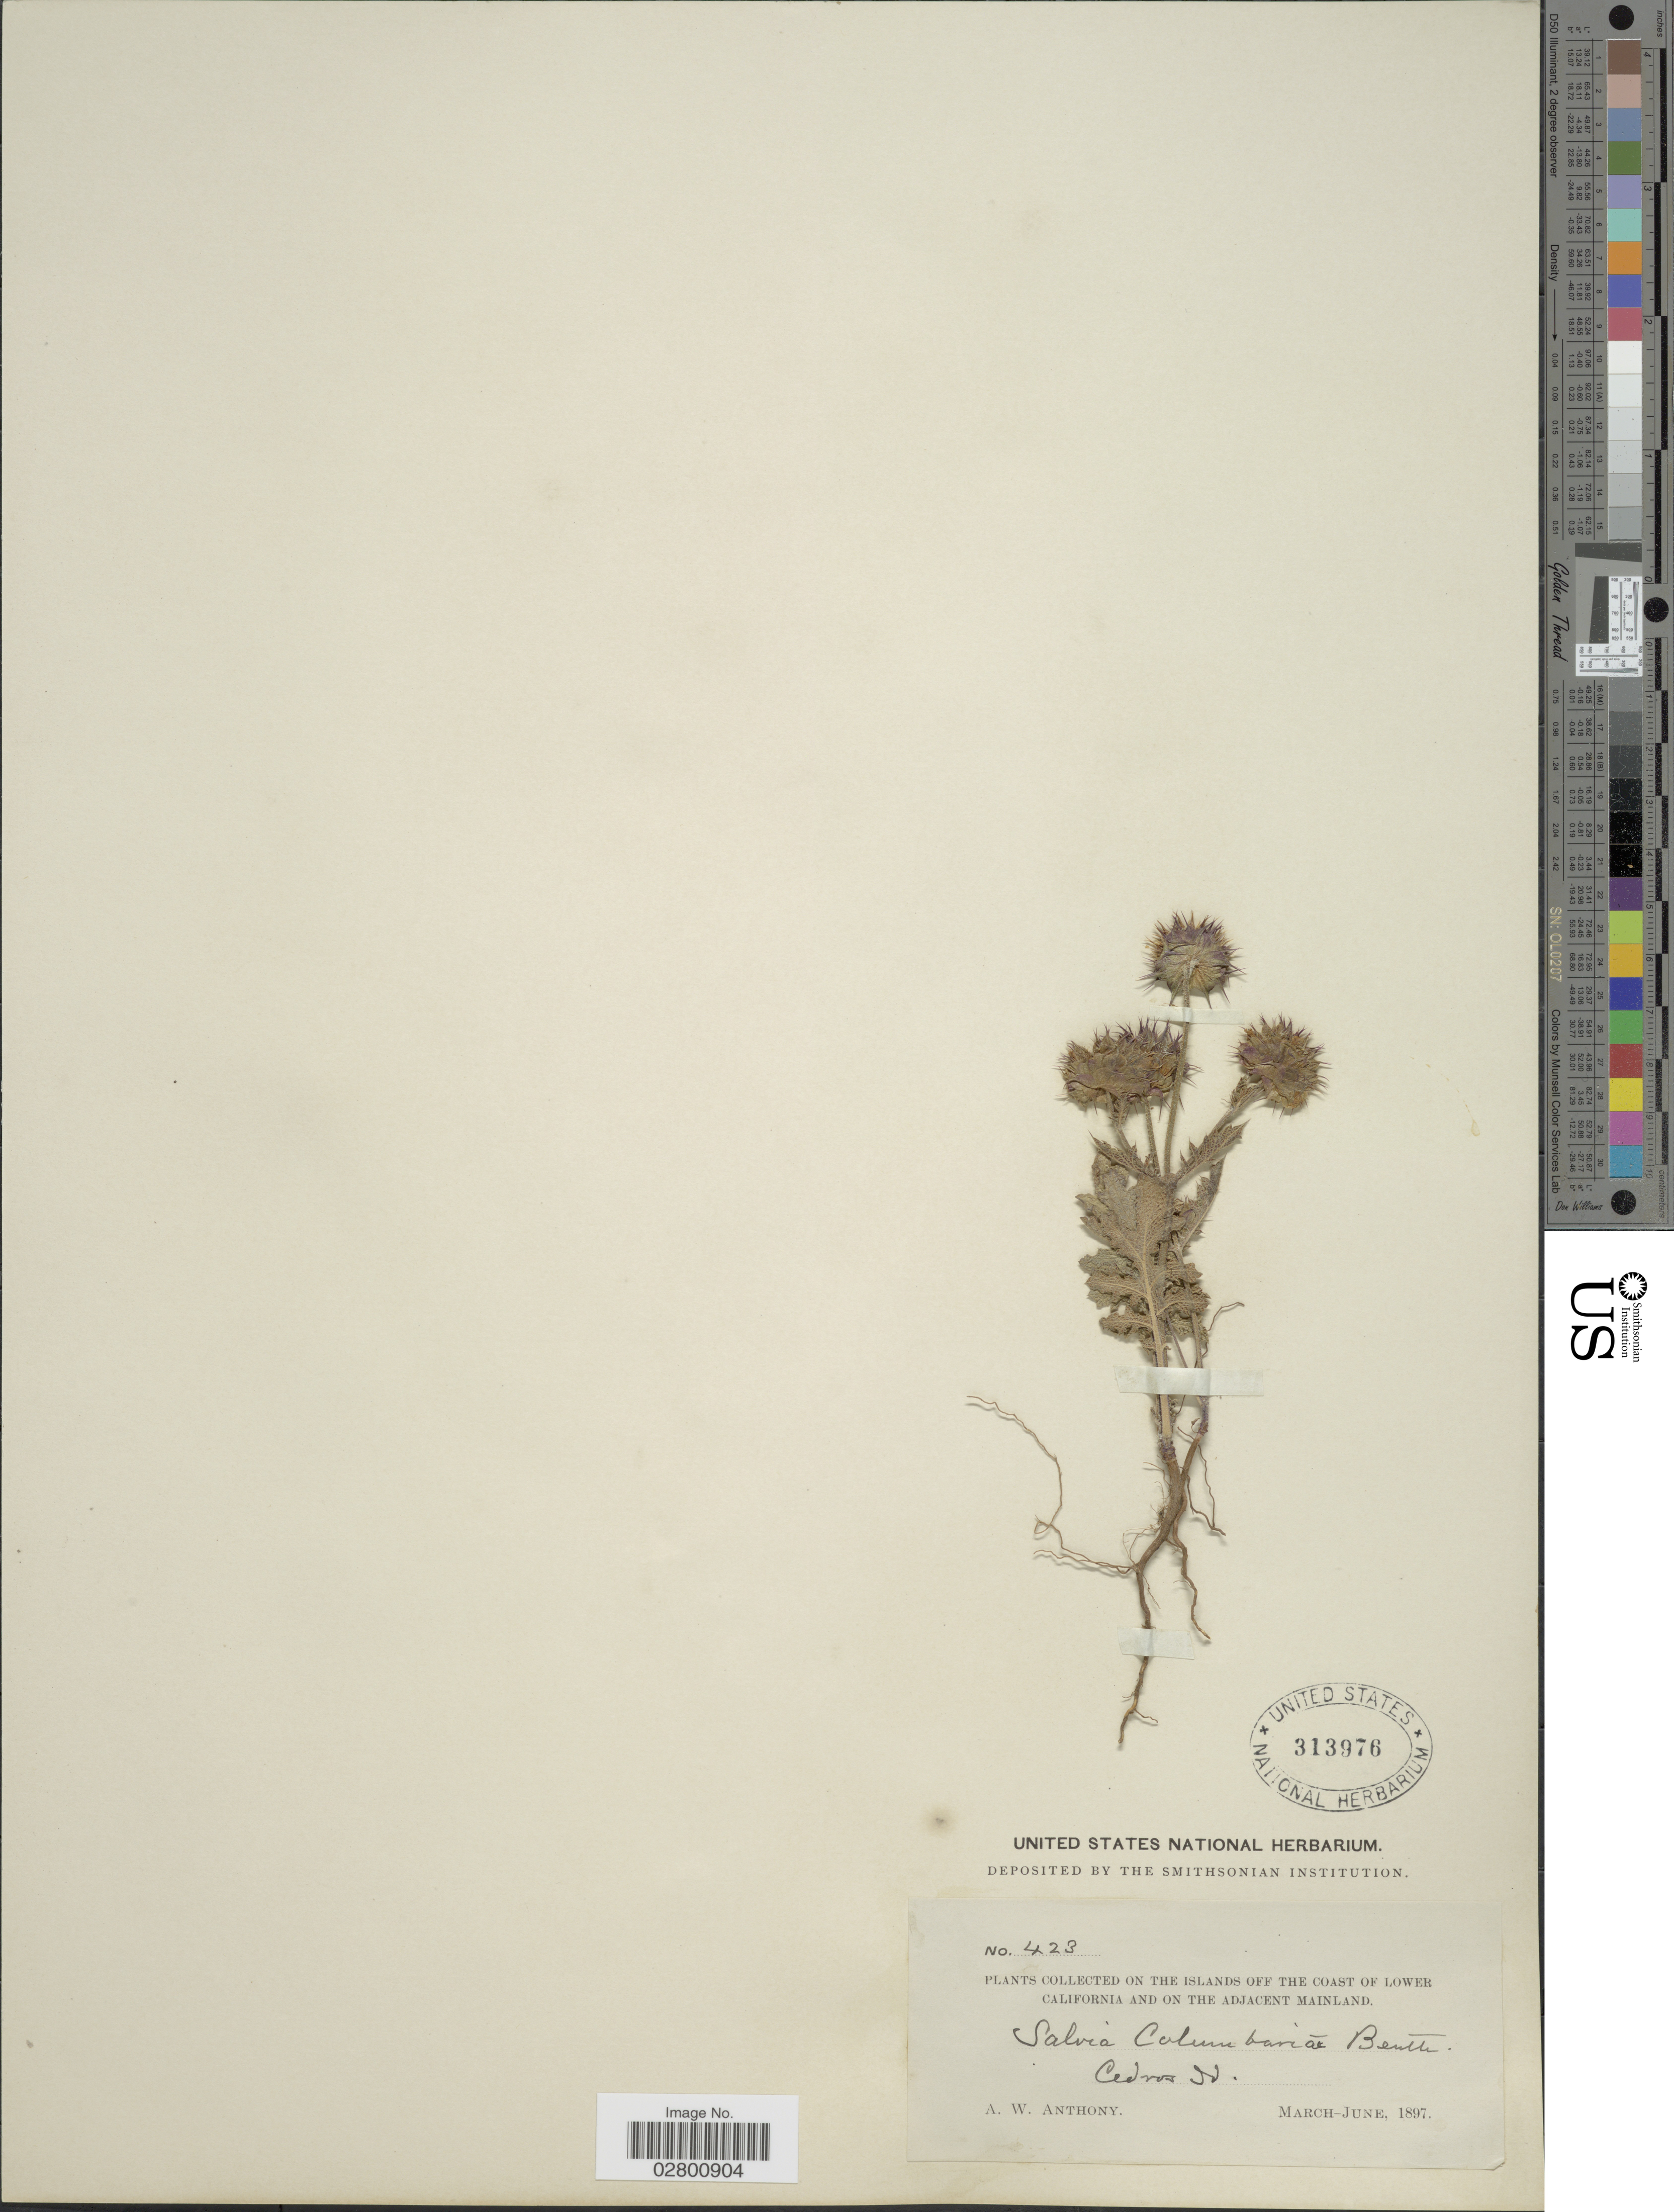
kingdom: Plantae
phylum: Tracheophyta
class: Magnoliopsida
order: Lamiales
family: Lamiaceae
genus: Salvia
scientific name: Salvia columbariae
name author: Benth.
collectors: A. W. Anthony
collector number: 423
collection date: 1897-03/1897-06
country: Mexico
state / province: Baja California Norte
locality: The Islands off the coast of Lower California and on the adjacent Mainland. Cedros Id.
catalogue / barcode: US 313976